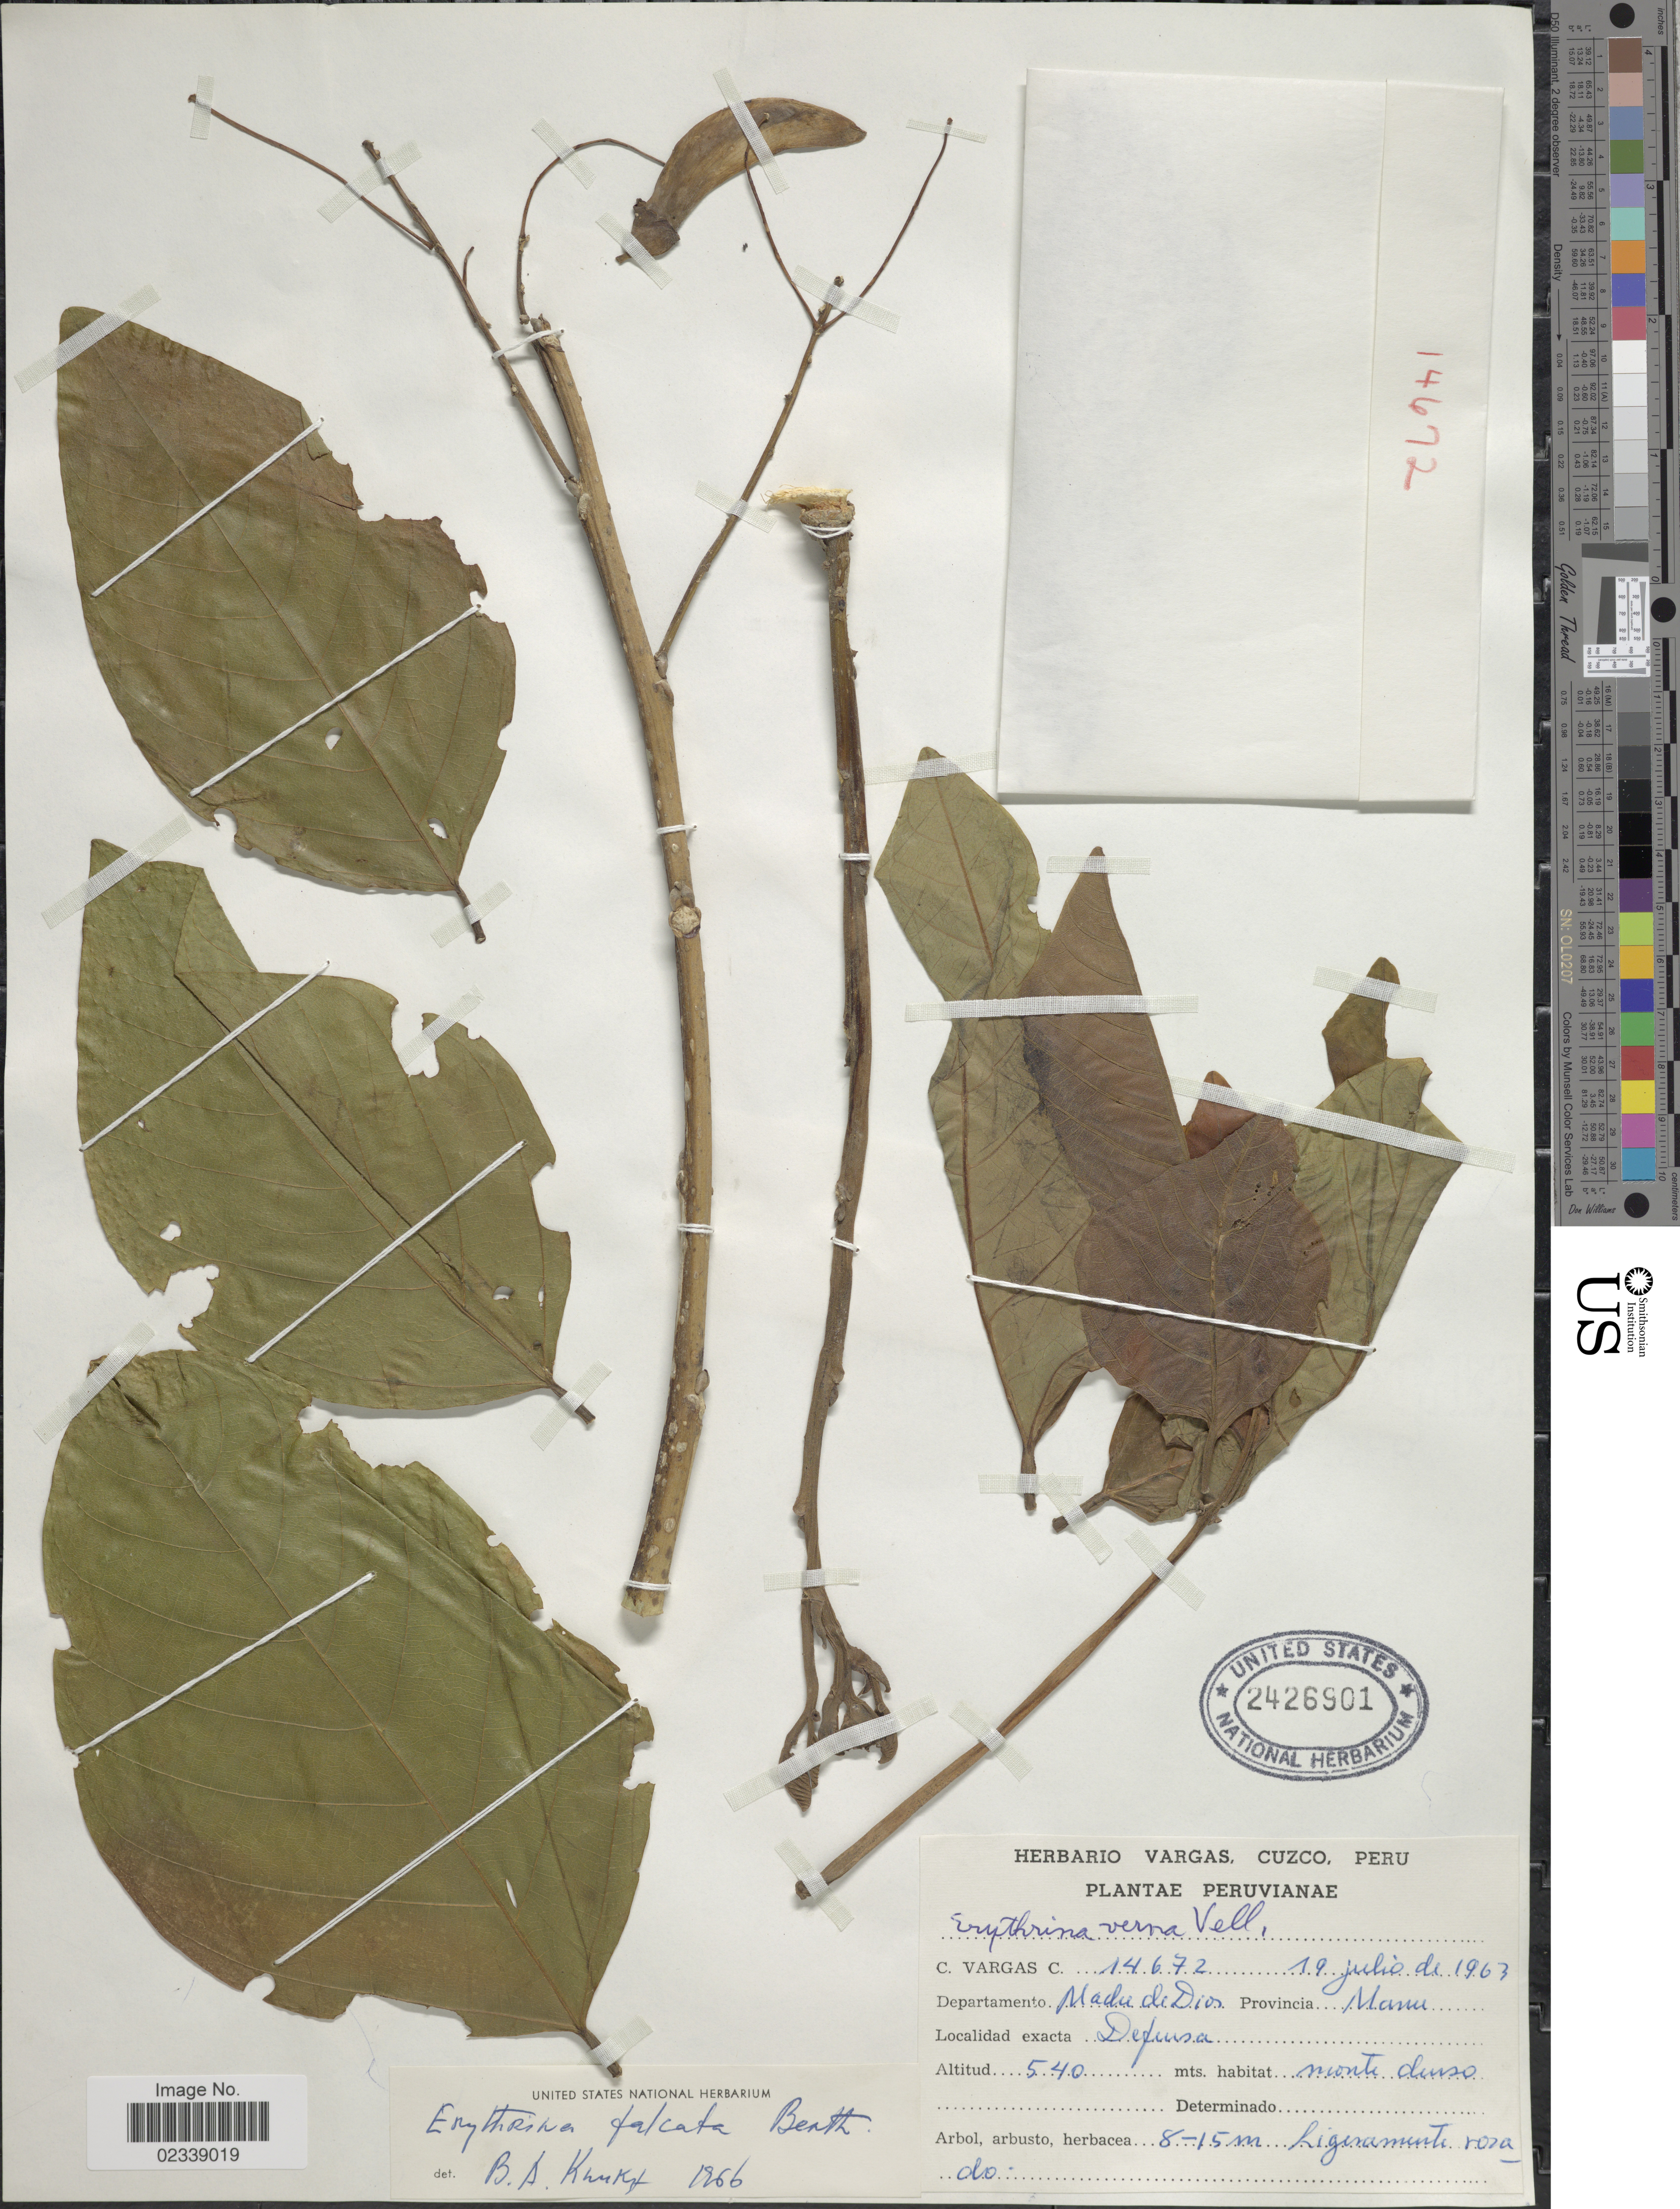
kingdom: Plantae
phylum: Tracheophyta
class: Magnoliopsida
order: Fabales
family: Fabaceae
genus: Erythrina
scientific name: Erythrina falcata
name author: Benth.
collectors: C. Vargas Calderón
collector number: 14672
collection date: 1963-07-19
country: Peru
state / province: Madre de Dios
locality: Departamento Madre de Dios, Provincia Manu, Defensa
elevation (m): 540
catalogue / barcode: US 2426901